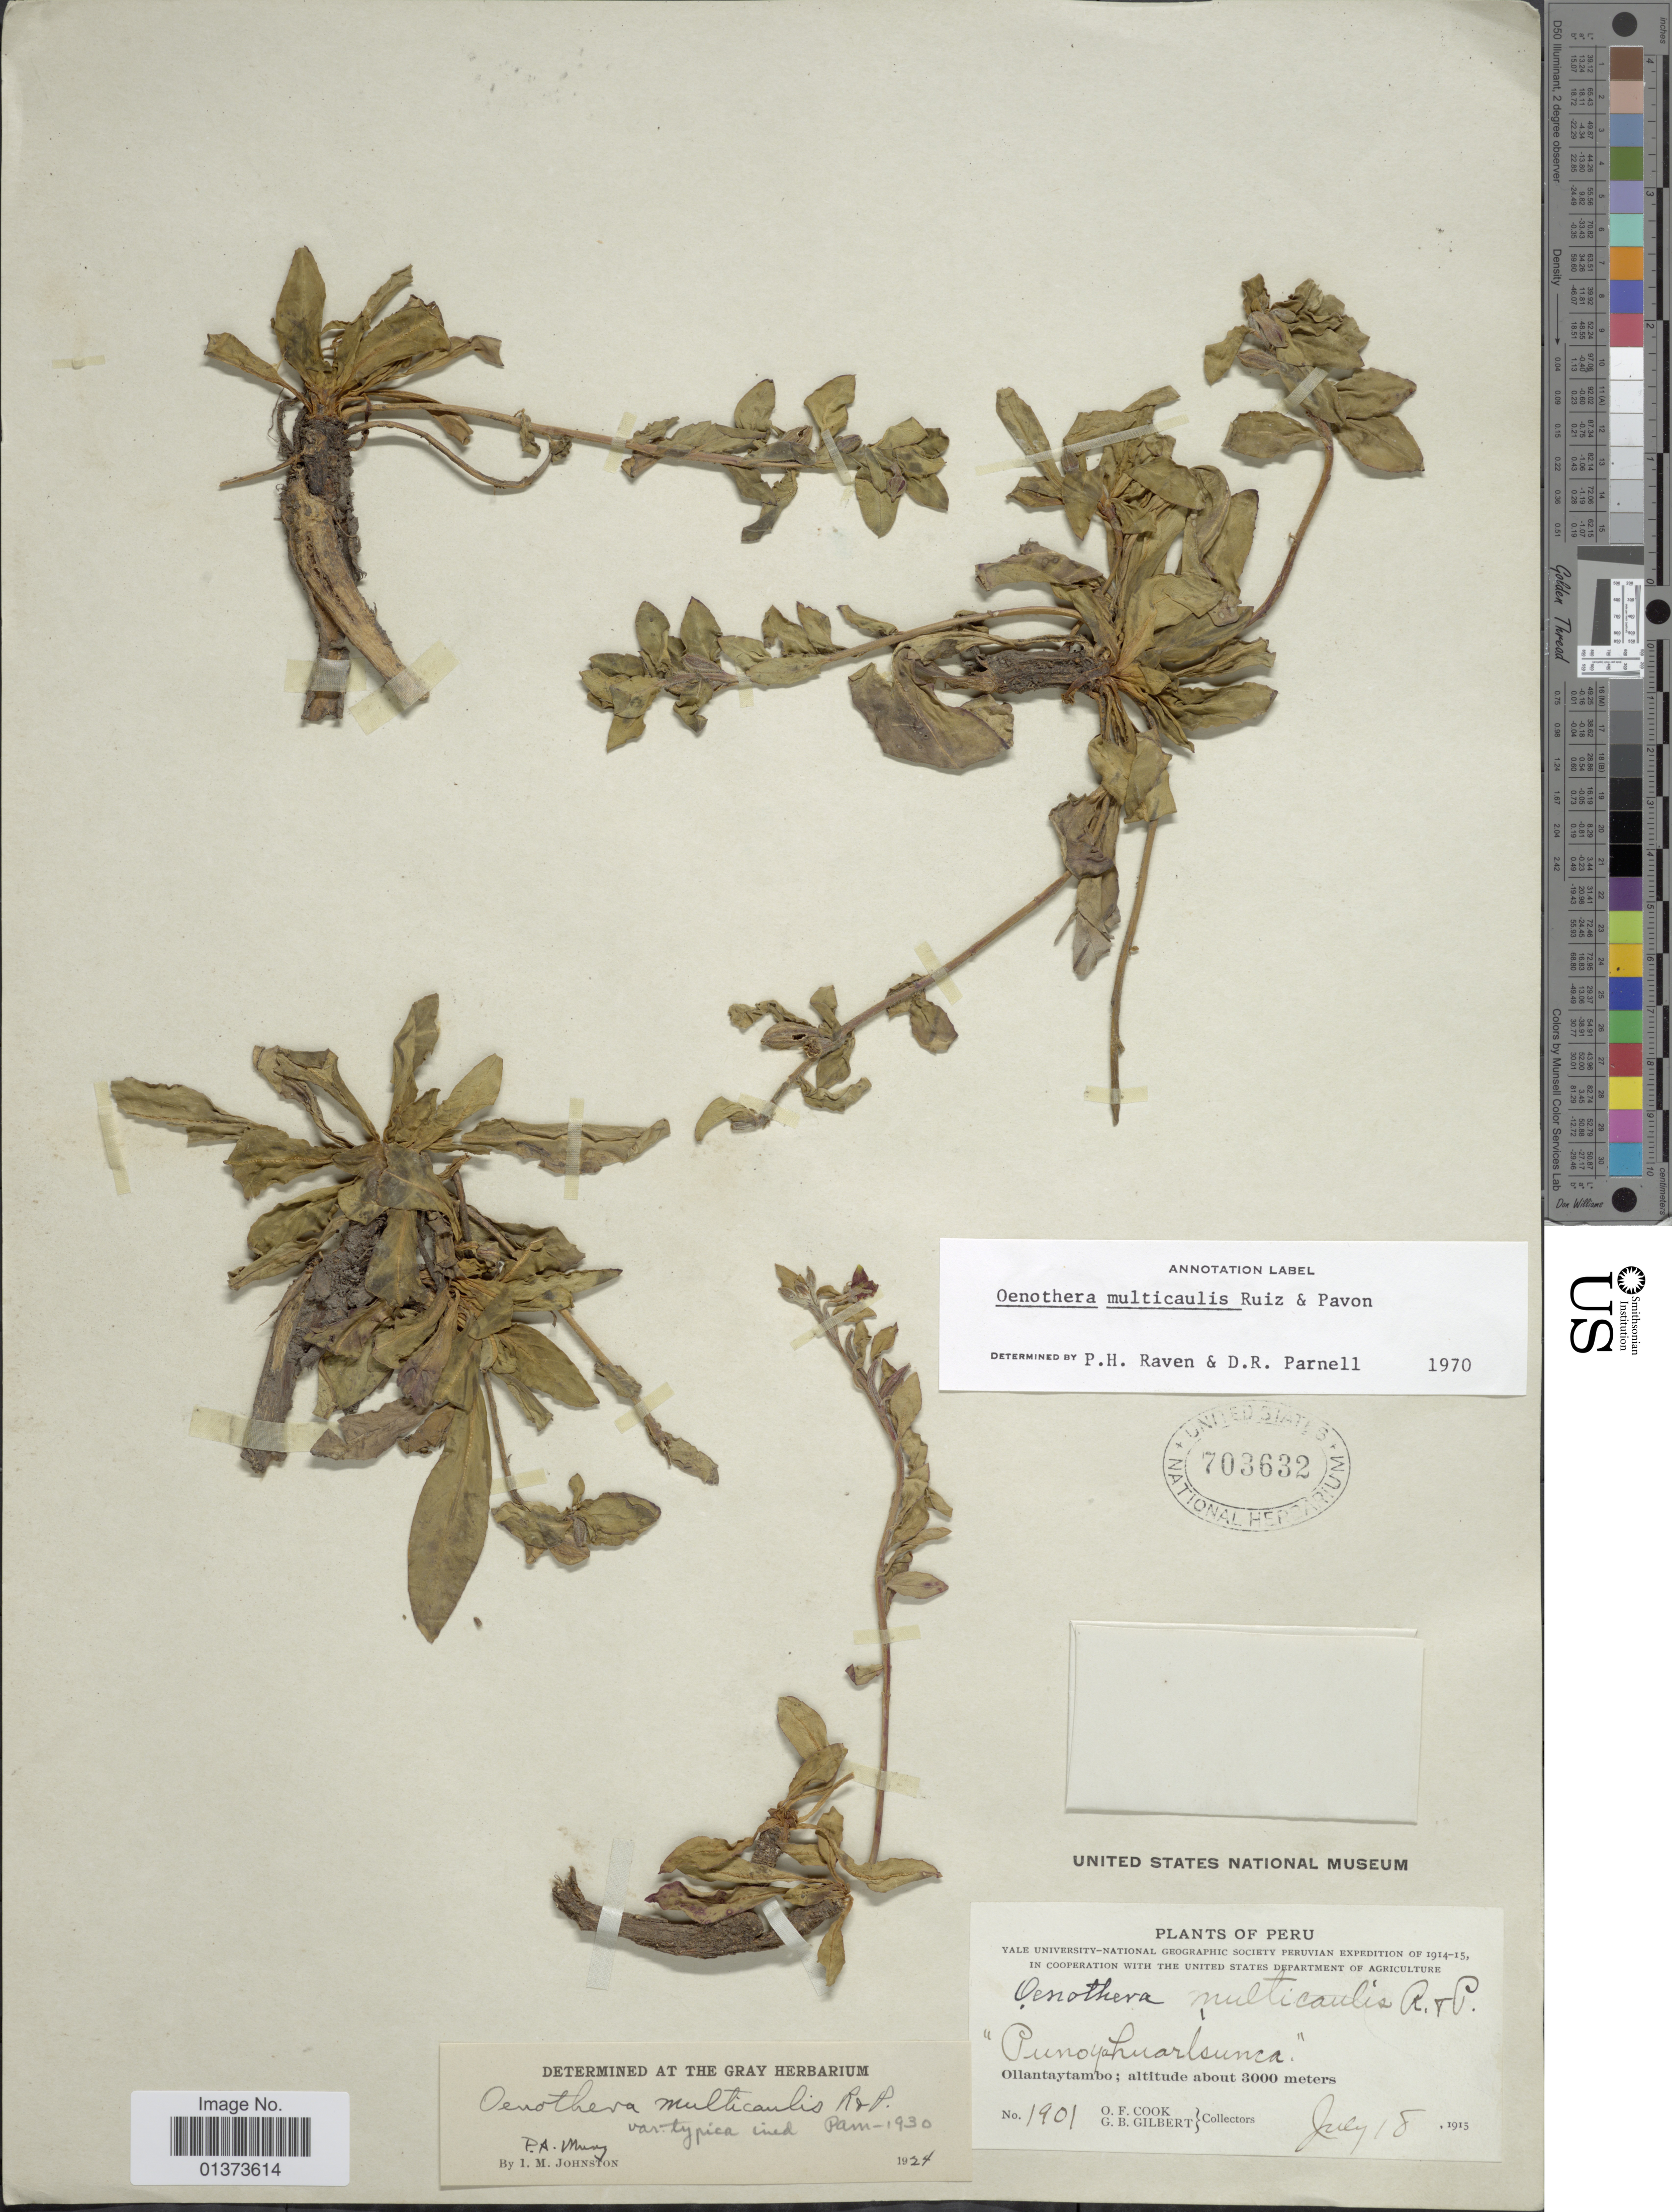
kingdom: Plantae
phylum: Tracheophyta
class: Magnoliopsida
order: Myrtales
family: Onagraceae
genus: Oenothera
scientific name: Oenothera multicaulis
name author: Ruiz & Pav.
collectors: O. F. Cook & G. B. Gilbert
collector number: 1901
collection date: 1915-07-18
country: Peru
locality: Ollantaytambo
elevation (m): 3000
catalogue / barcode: US 703632